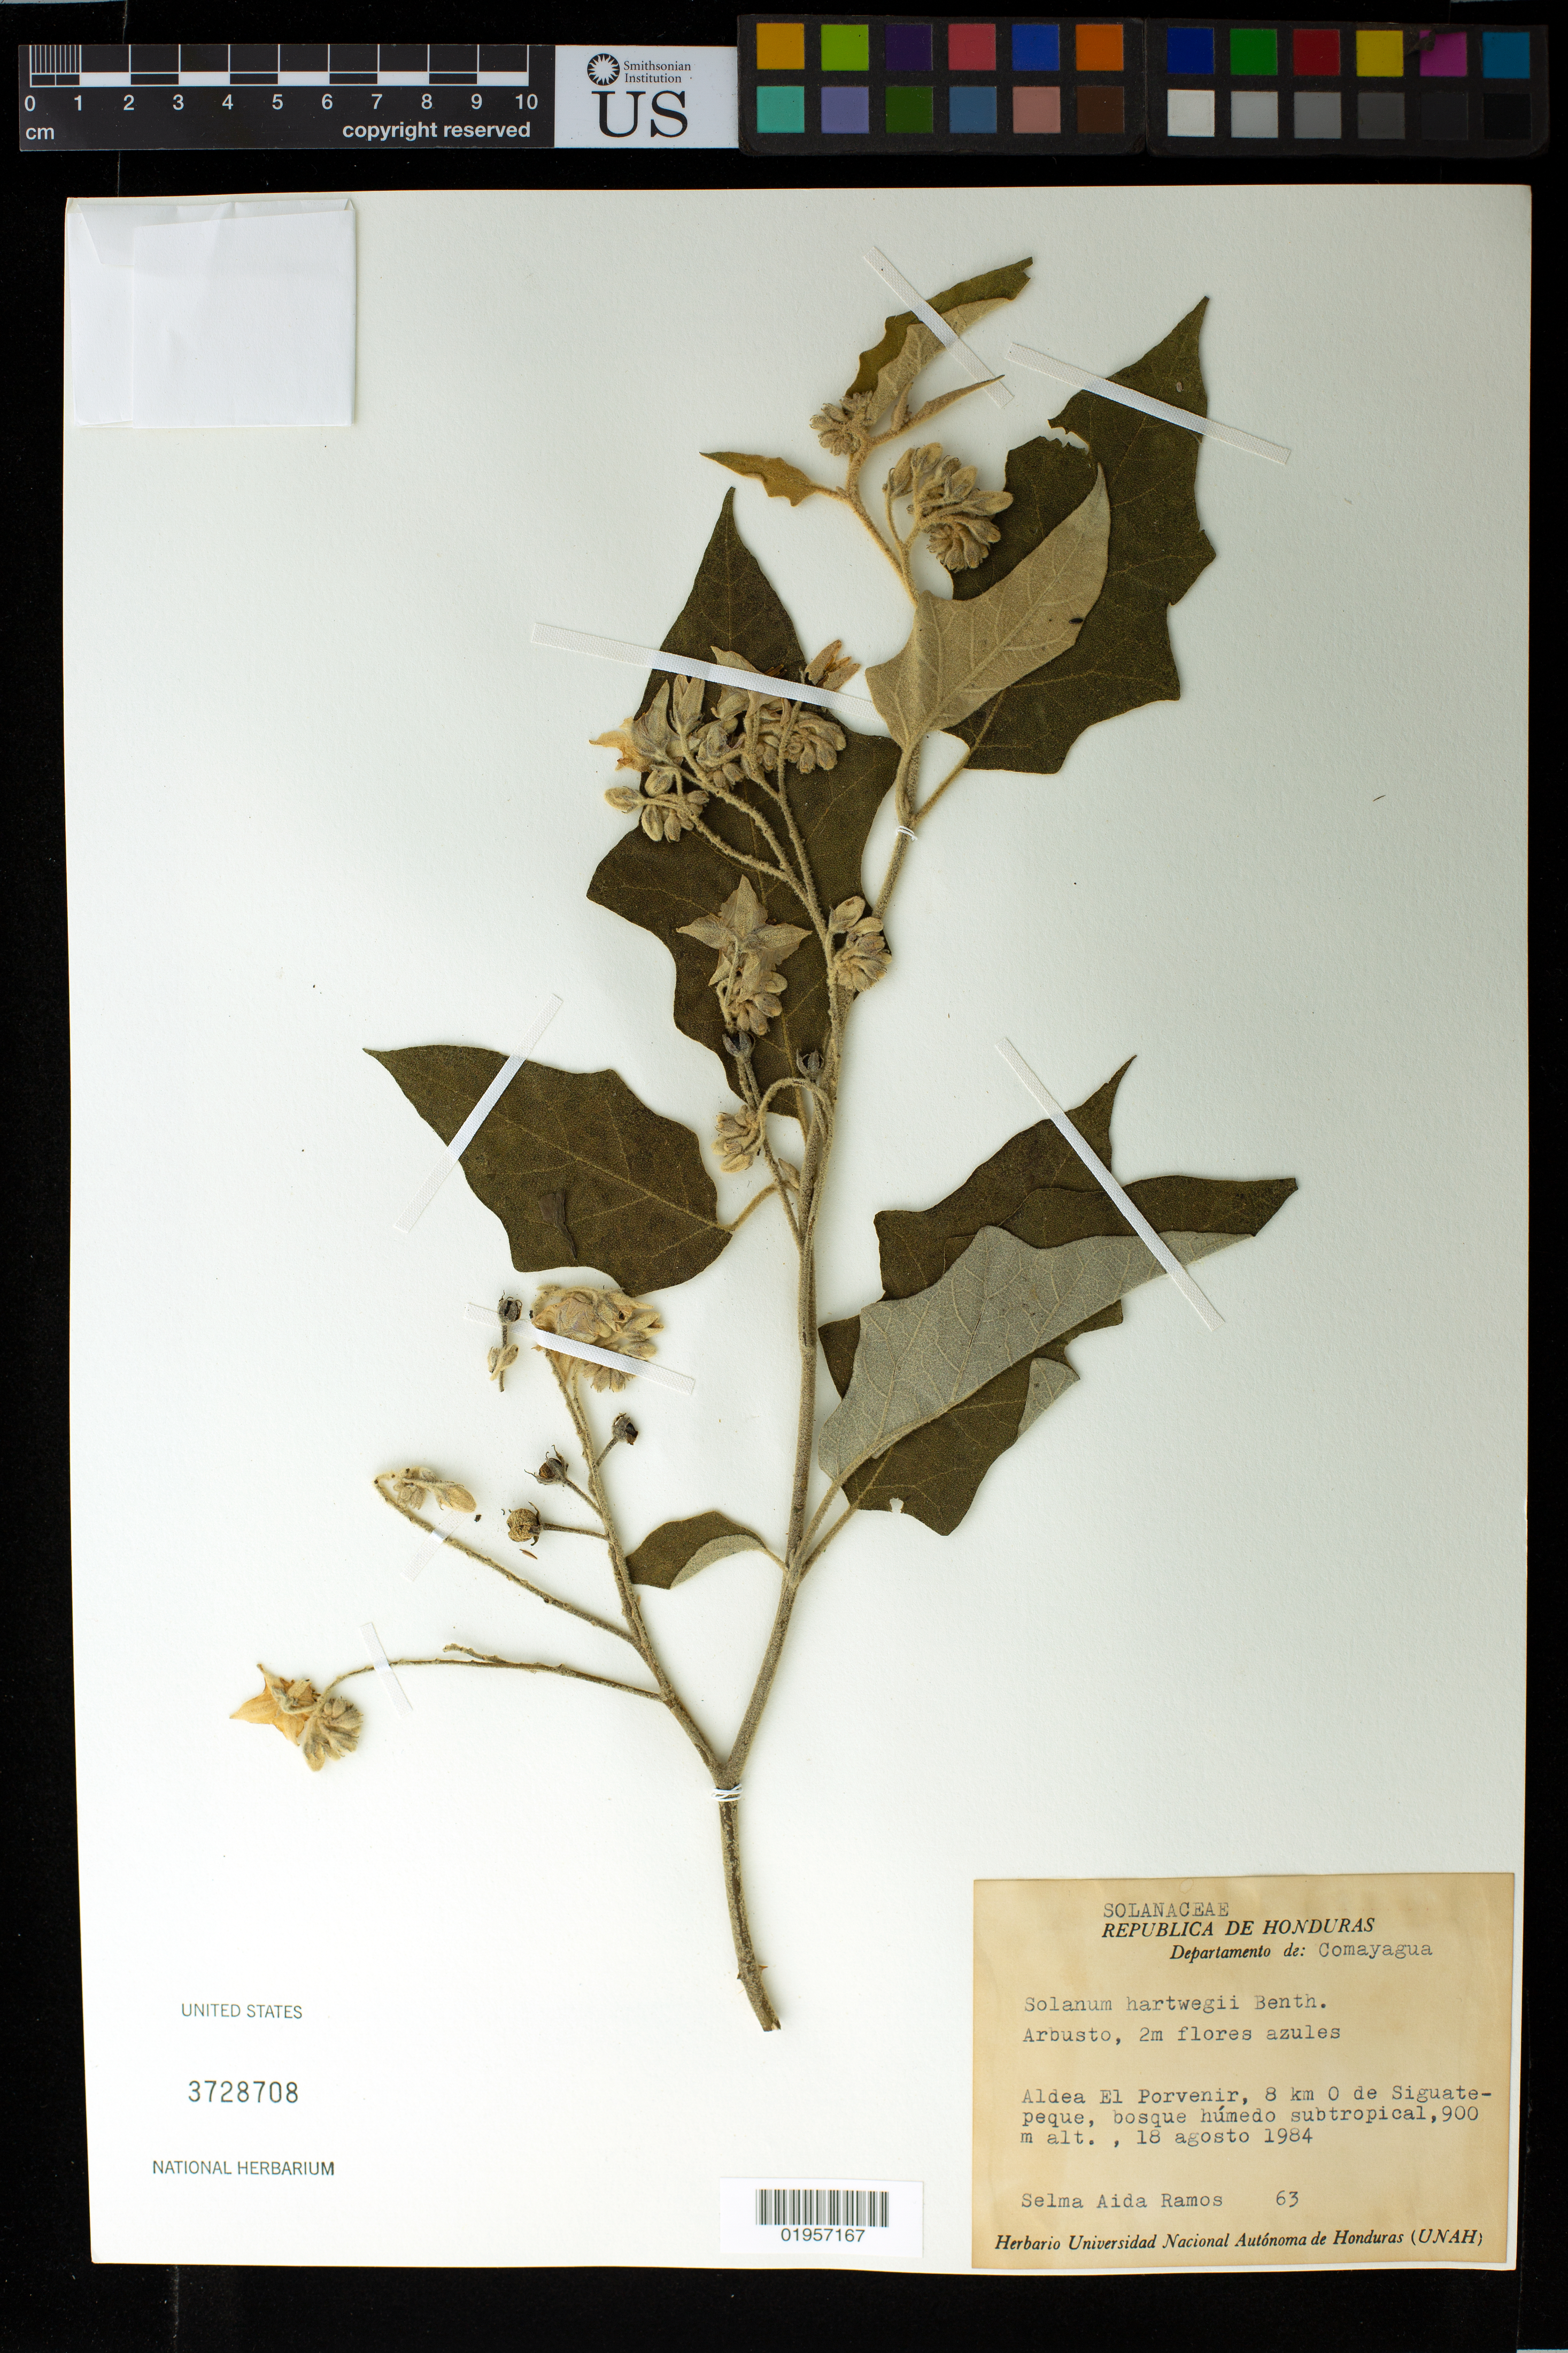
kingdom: Plantae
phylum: Tracheophyta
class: Magnoliopsida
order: Solanales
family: Solanaceae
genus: Solanum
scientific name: Solanum hartwegii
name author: Benth.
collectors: S. A. Ramos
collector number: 63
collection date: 1984-08-18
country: Honduras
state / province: Comayagua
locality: Departamento de: Comayagua. Aldea El Porvenir, 8 km O de Siguatepeque.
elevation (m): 900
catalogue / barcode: US 3728708